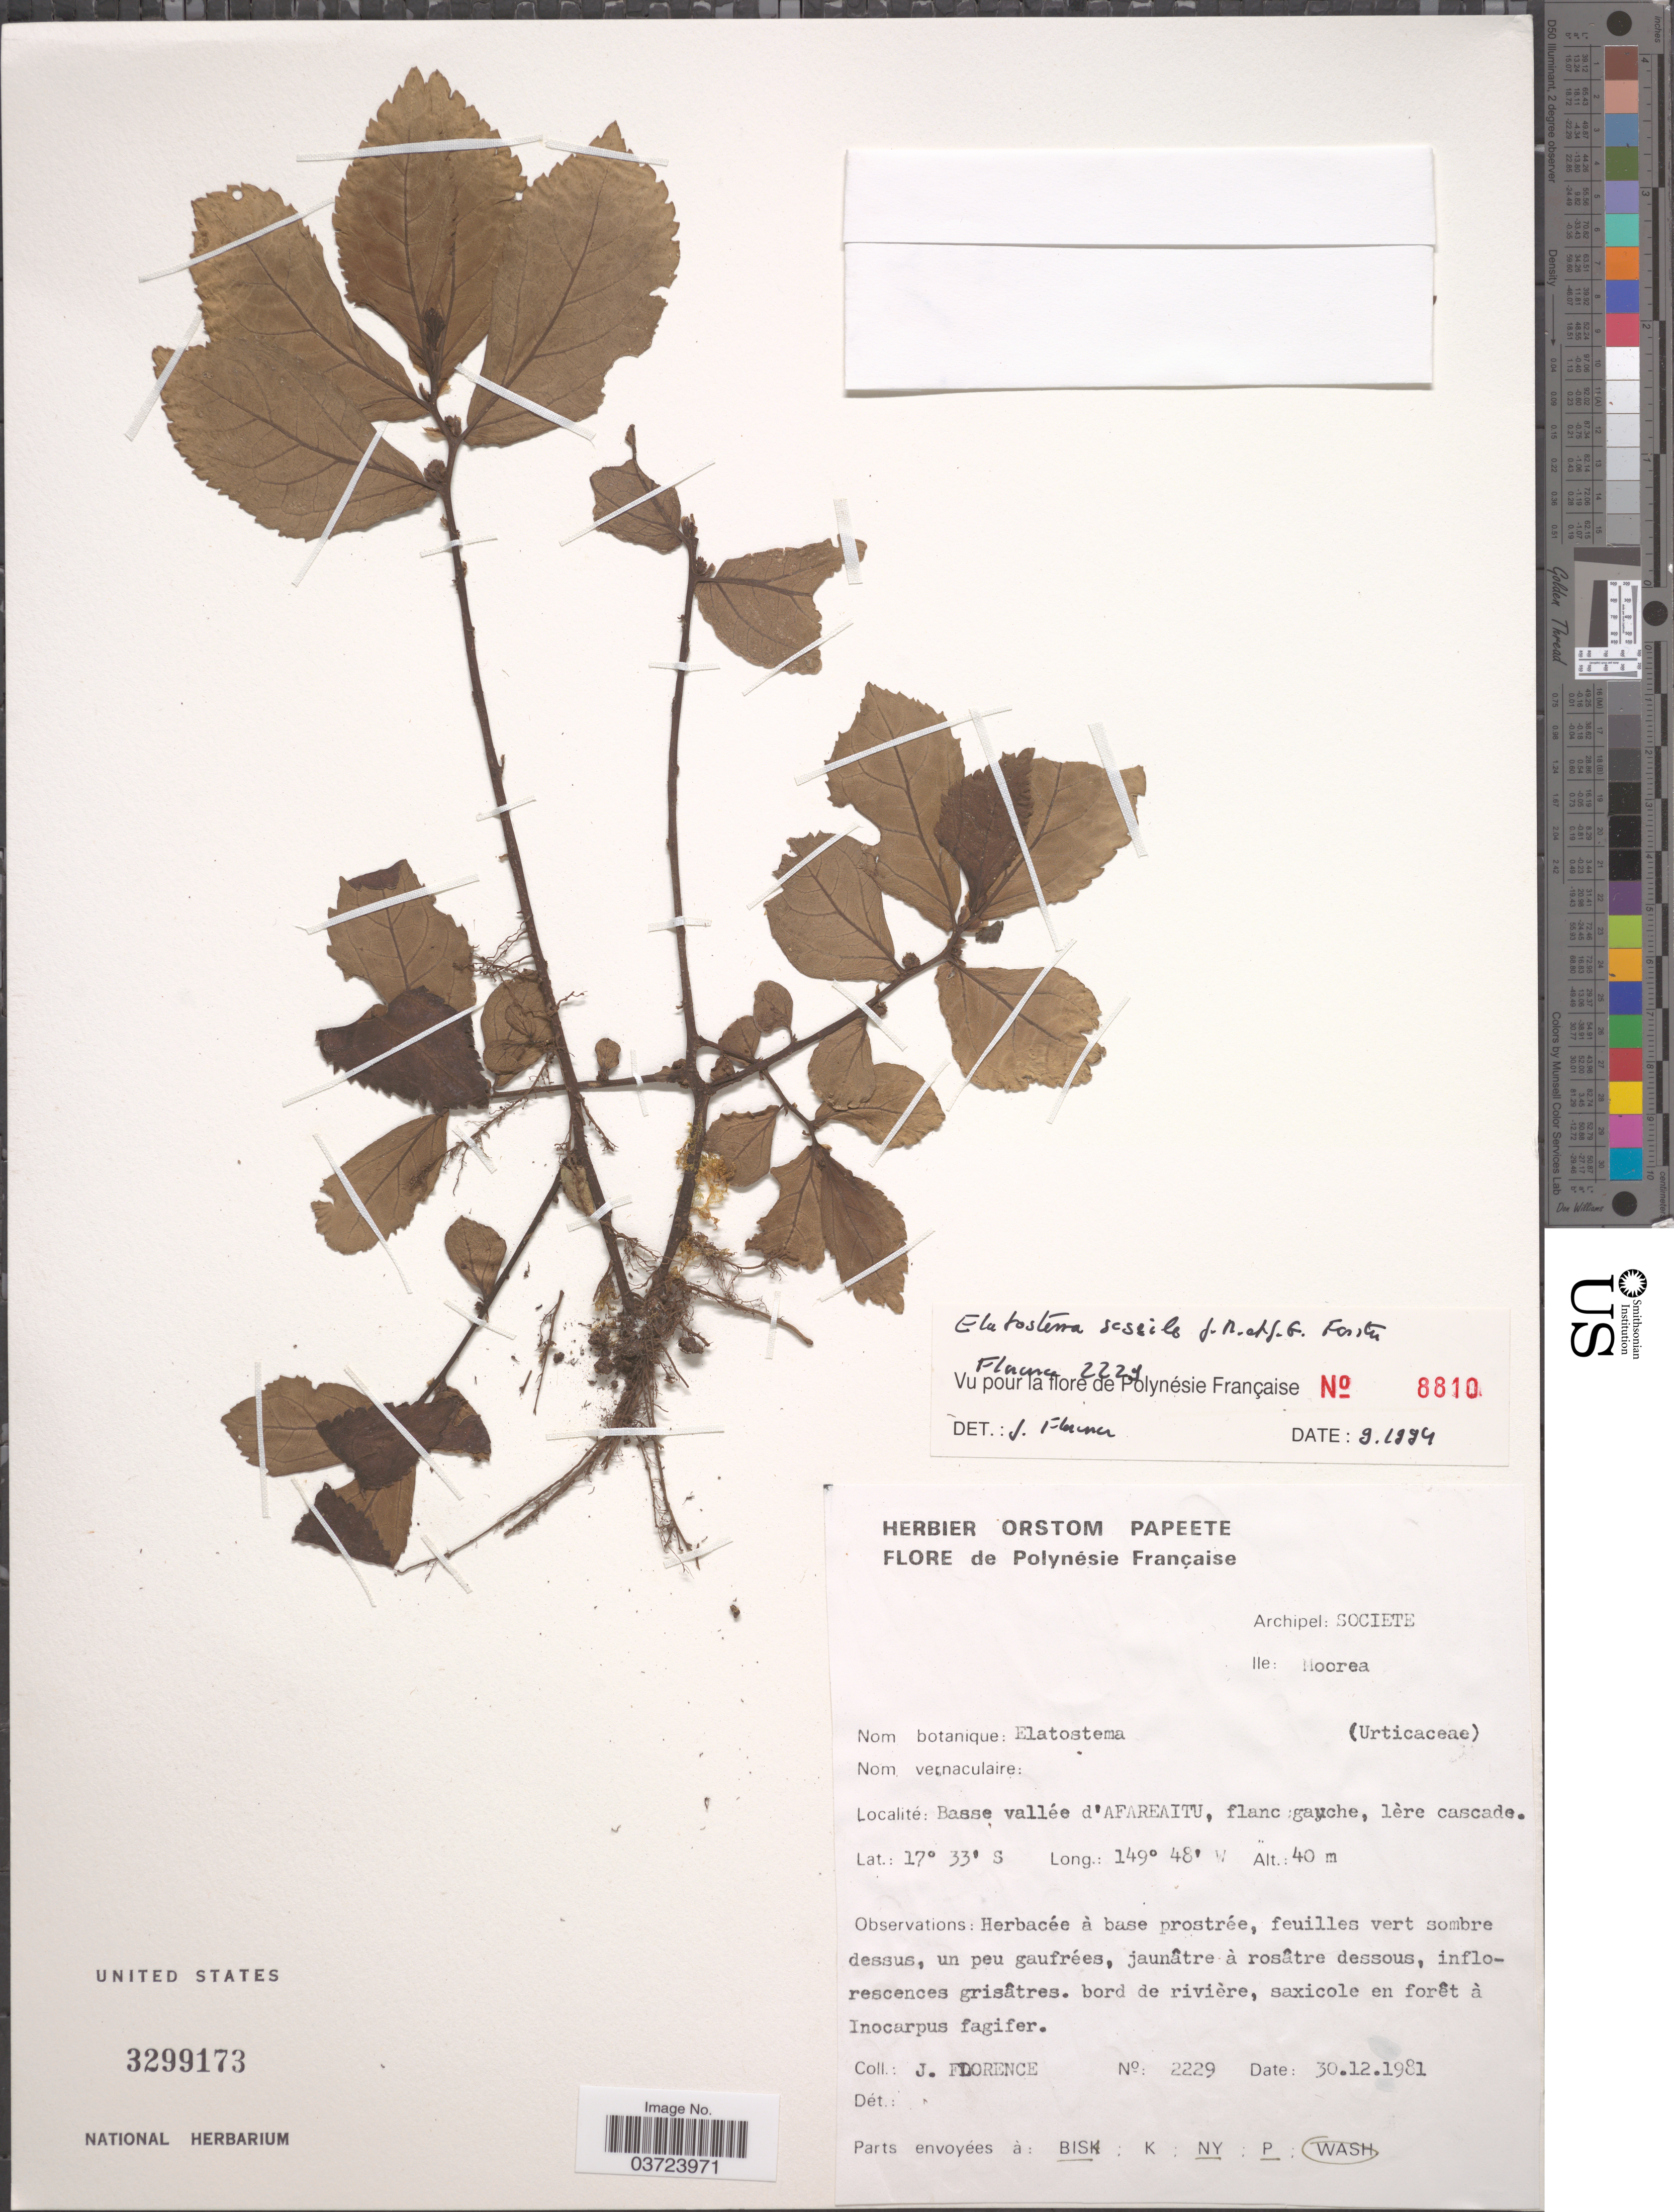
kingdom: Plantae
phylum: Tracheophyta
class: Magnoliopsida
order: Rosales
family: Urticaceae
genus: Elatostema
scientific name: Elatostema sessile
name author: J.R. Forst. & G. Forst.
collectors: J. Florence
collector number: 2229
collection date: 1981-12-30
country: French Polynesia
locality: Archipel: Societe. Ille: Moorea. Basse vallée d'Afareaitu, flanc gauche, Ière cascade.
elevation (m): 40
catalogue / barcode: US 3299173